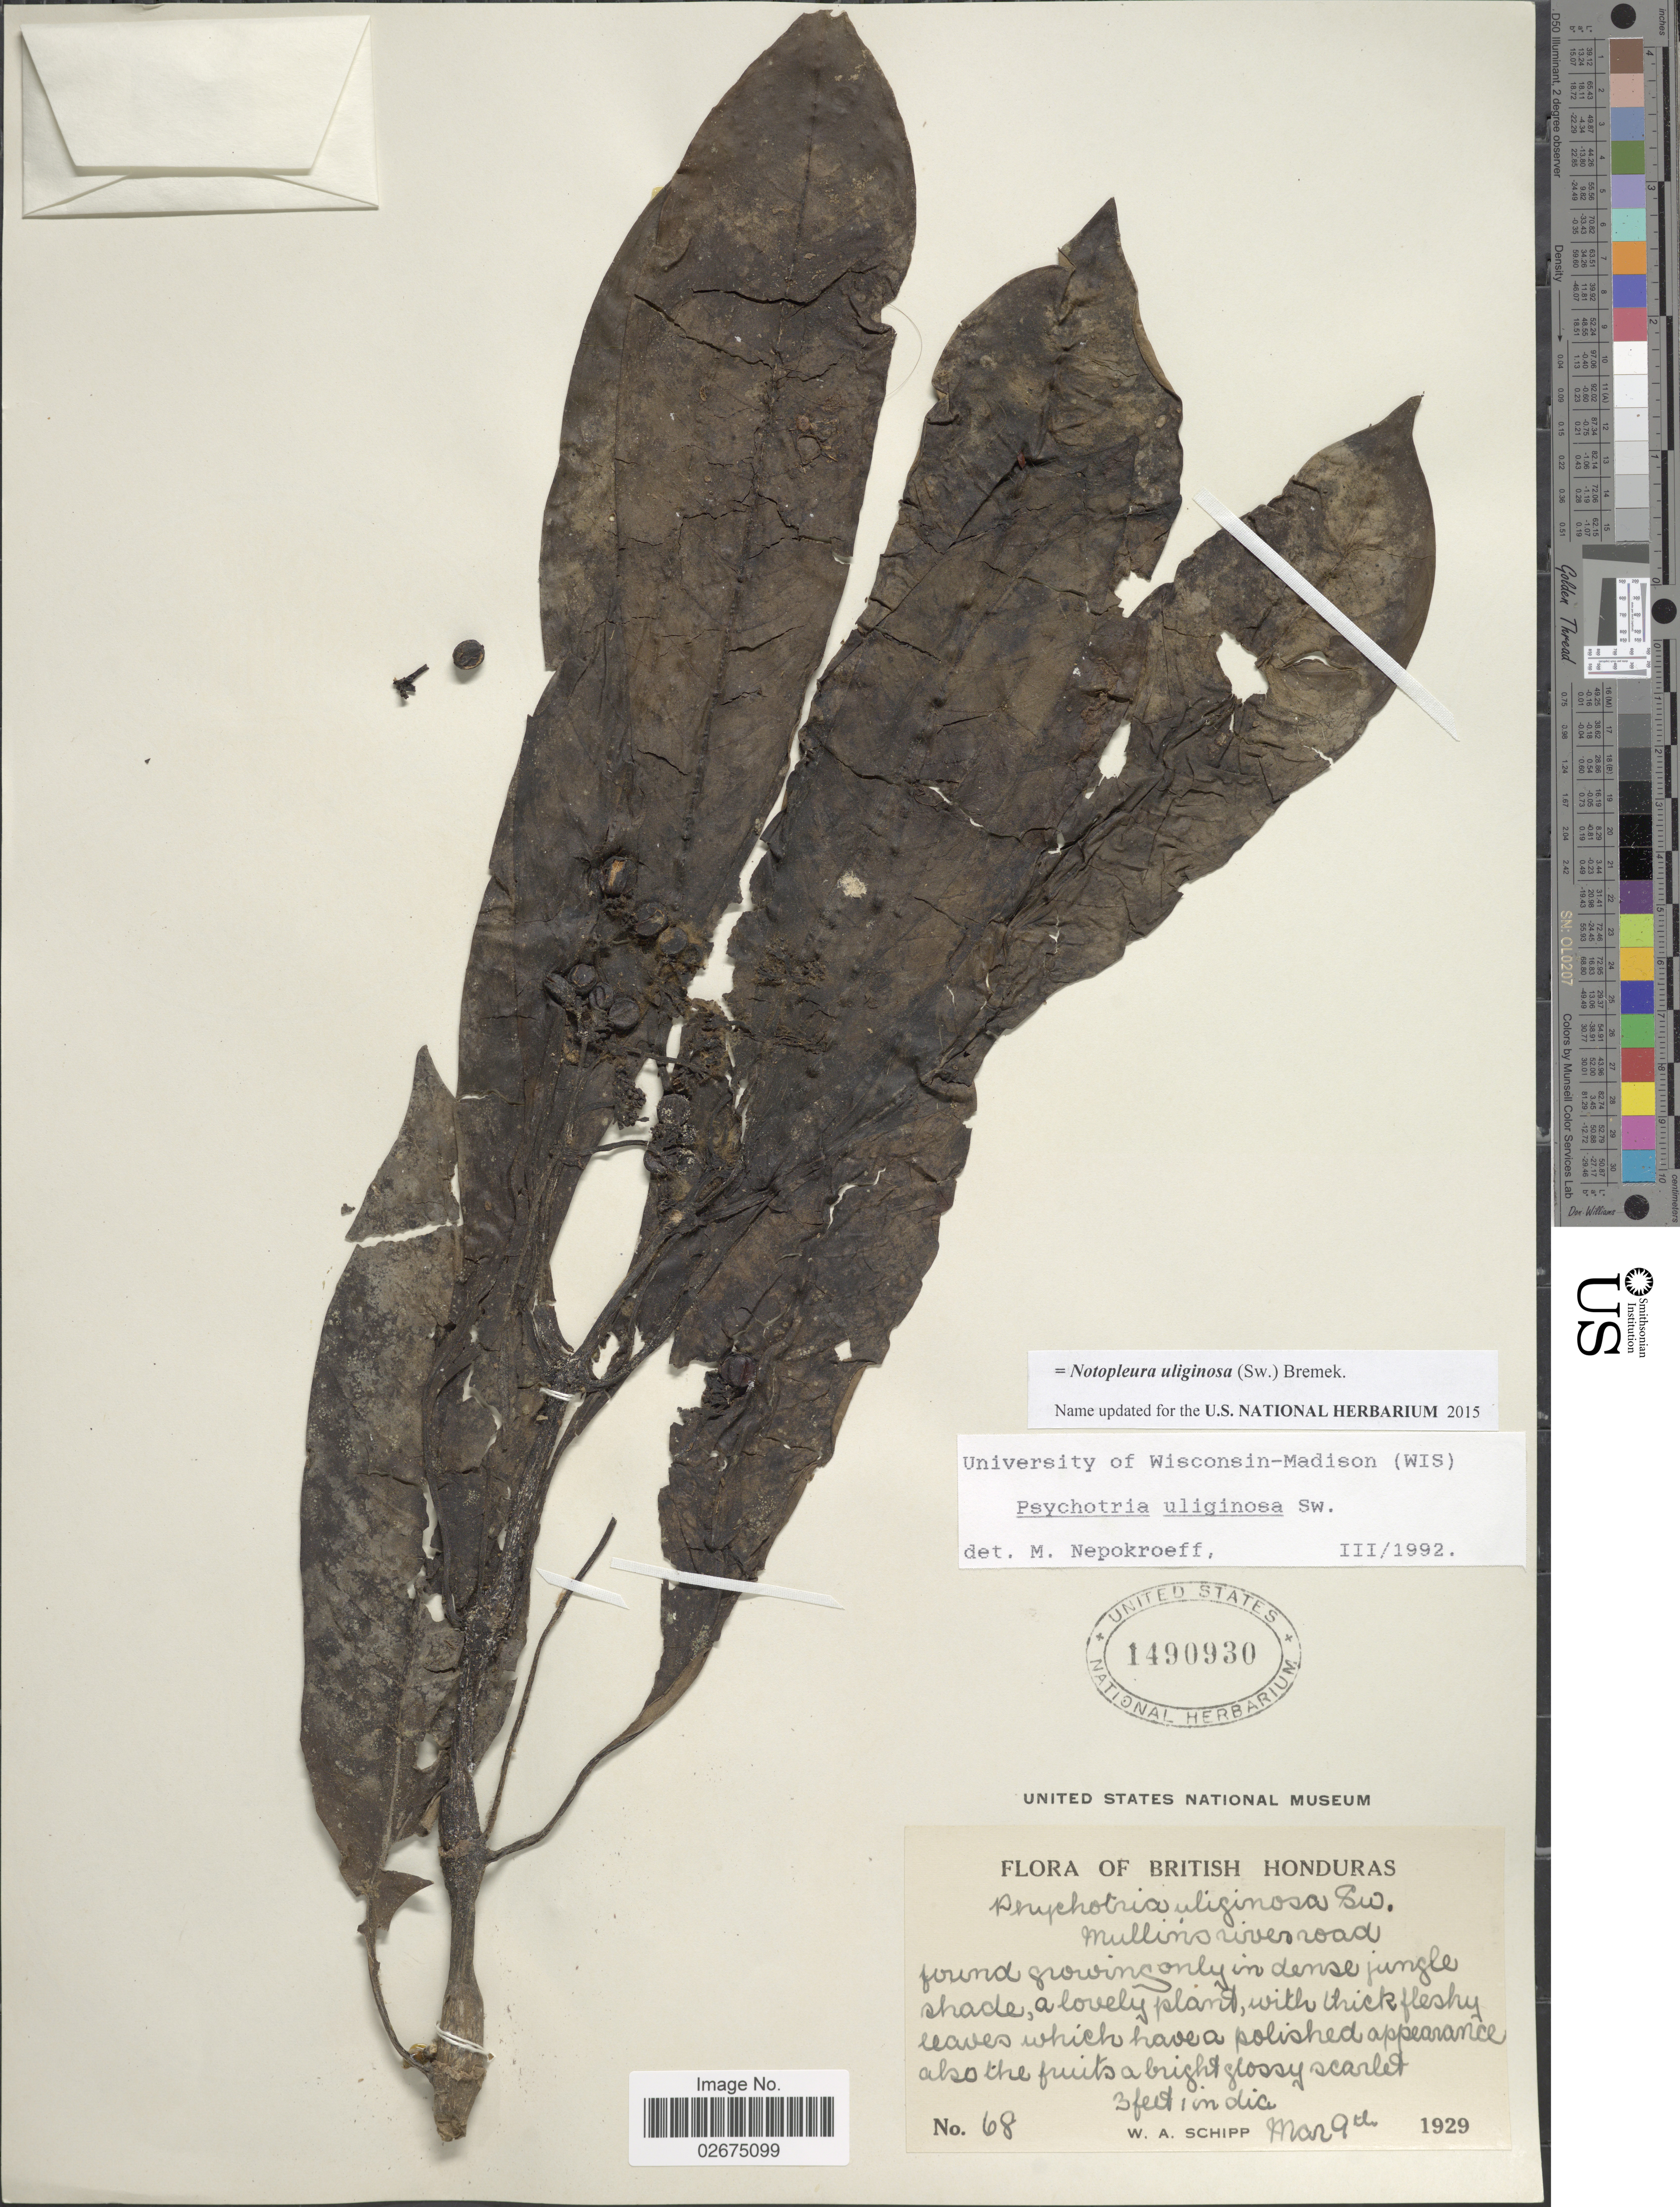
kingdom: Plantae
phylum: Tracheophyta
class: Magnoliopsida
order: Gentianales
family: Rubiaceae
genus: Notopleura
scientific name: Notopleura uliginosa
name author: (Sw.) Bremek.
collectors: W. Schipp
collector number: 68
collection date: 1929-03-09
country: Belize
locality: British Honduras, Mullin's river road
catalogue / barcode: US 1490930